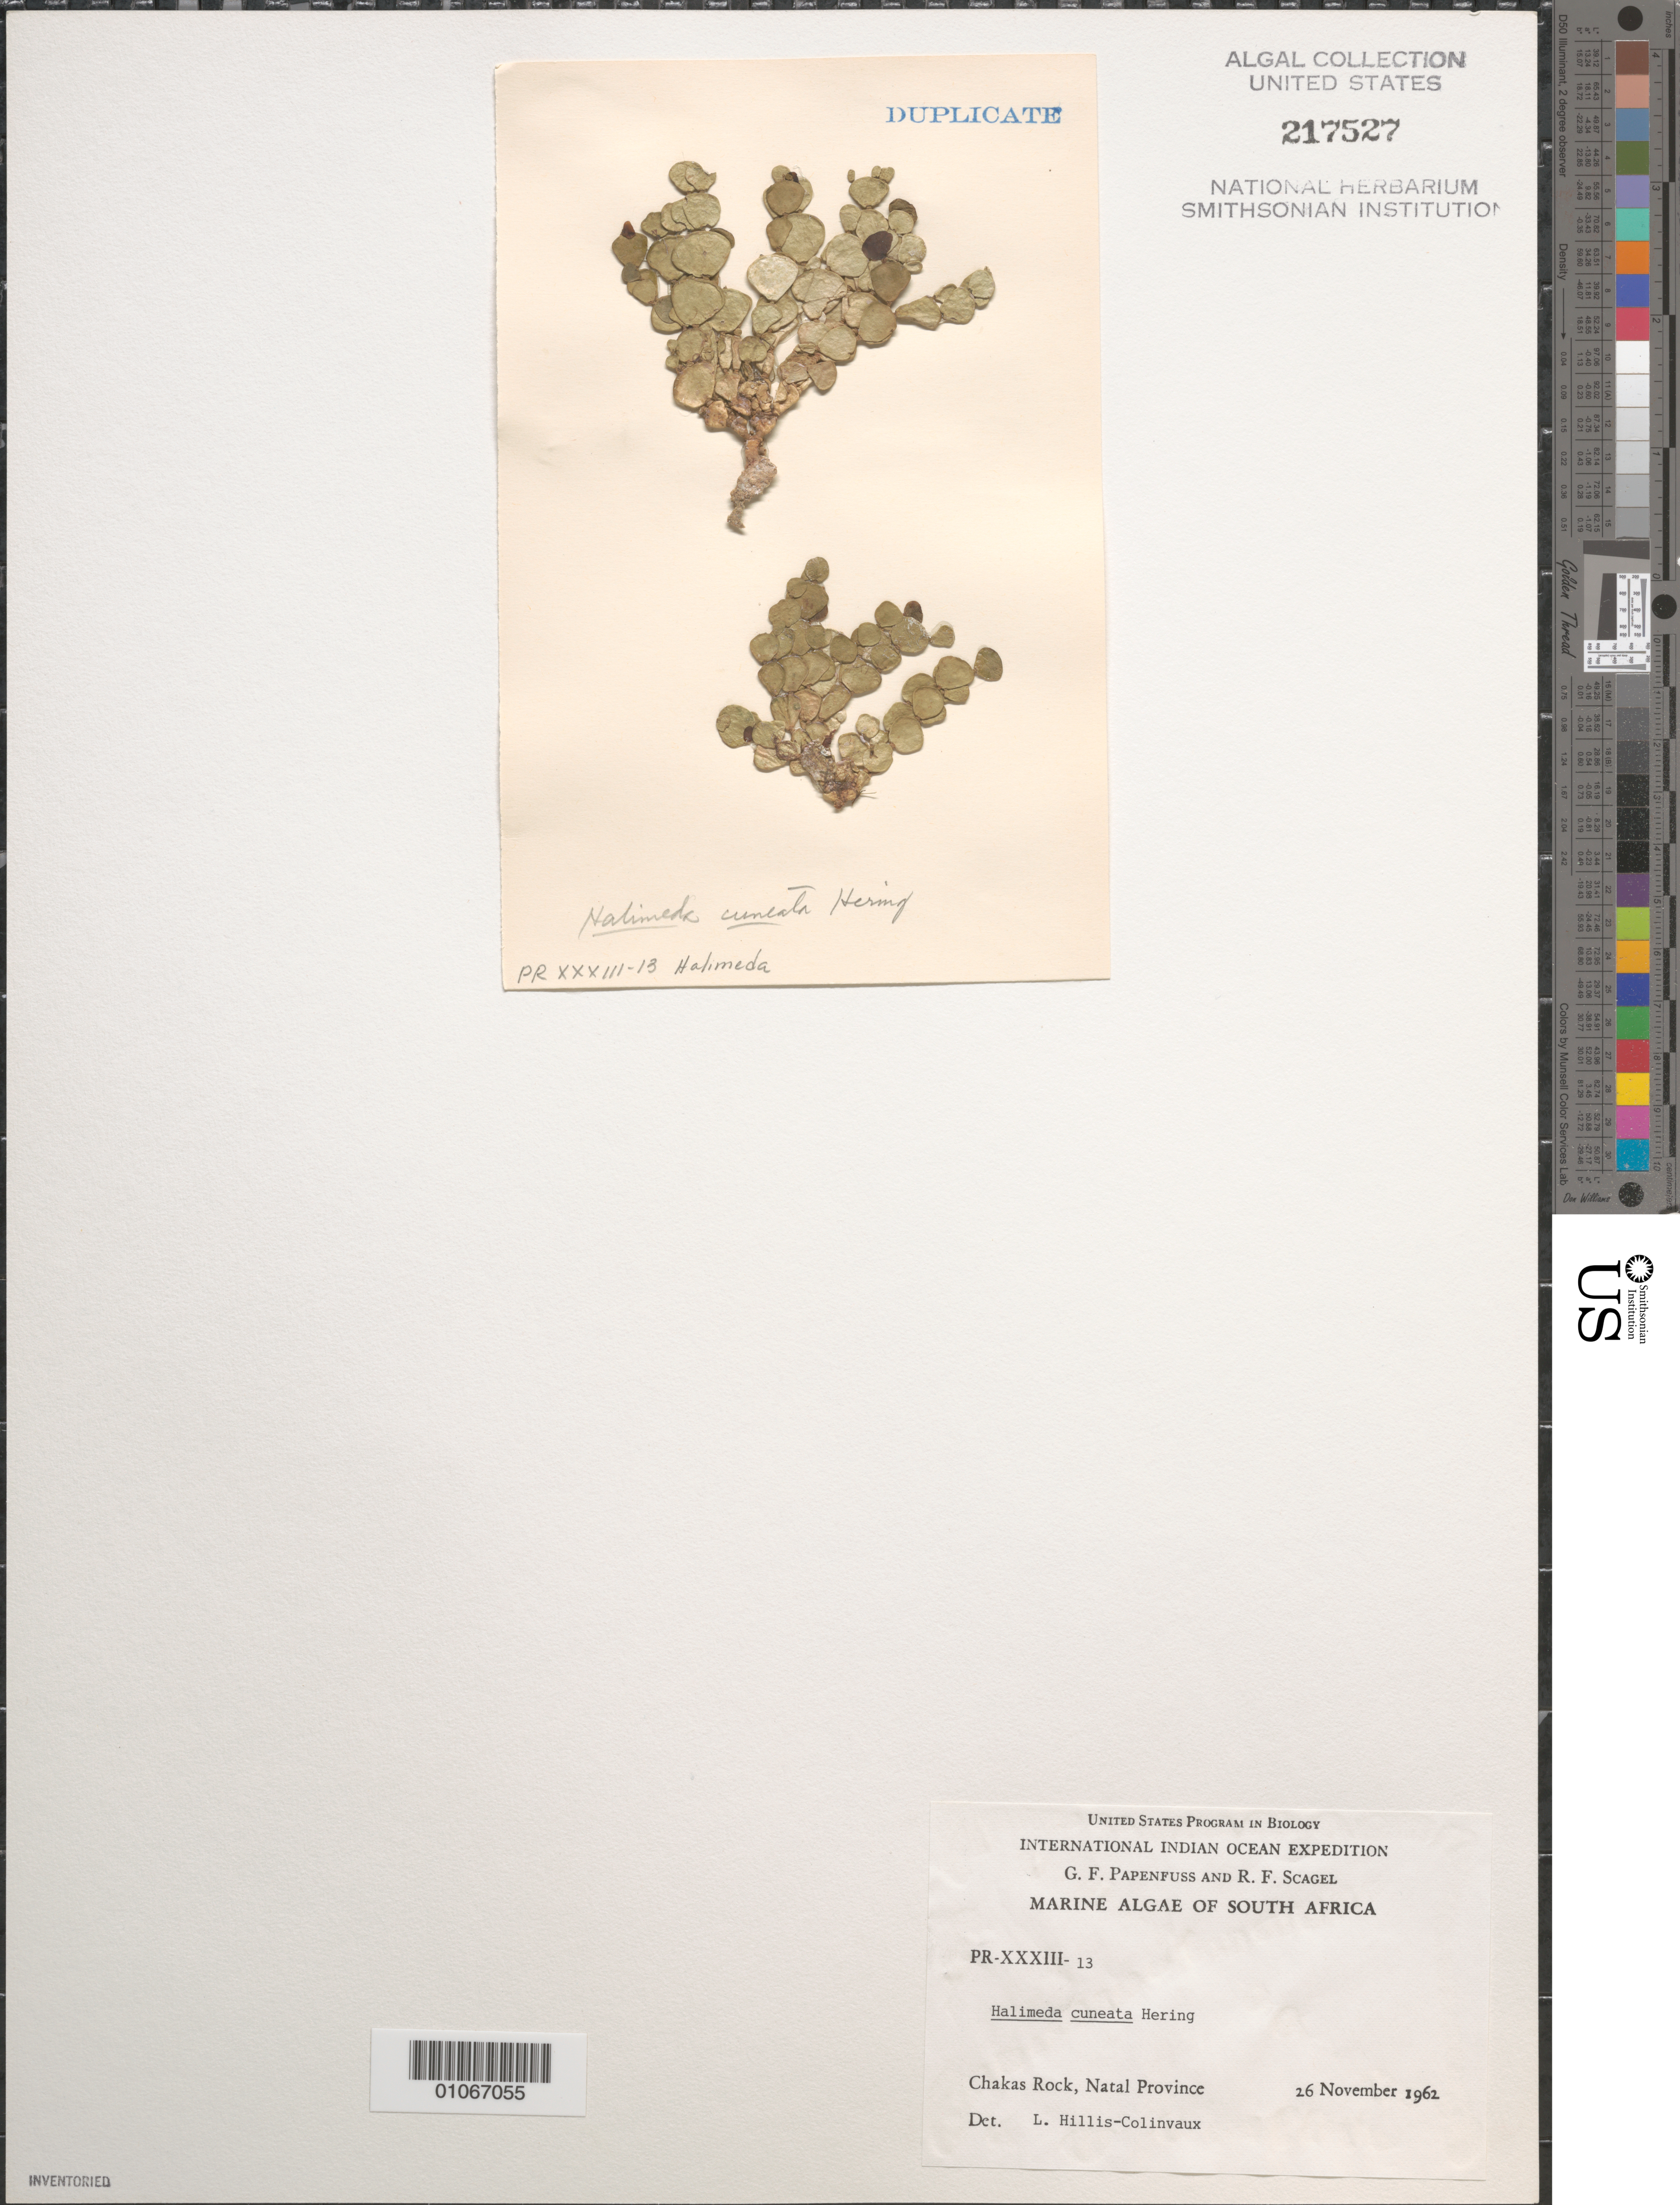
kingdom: Plantae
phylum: Chlorophyta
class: Ulvophyceae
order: Bryopsidales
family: Halimedaceae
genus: Halimeda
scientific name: Halimeda cuneata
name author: Hering in Krauss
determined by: Hillis-Colinvaux, L.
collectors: G. Papenfuss & R. F. Scagel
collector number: PR-XXXIII-13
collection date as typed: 26 Nov 1962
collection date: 1962-11-26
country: South Africa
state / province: KwaZulu-Natal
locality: Chakas Rock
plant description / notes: International Indian Ocean Expedition, 1962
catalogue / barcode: US 217527